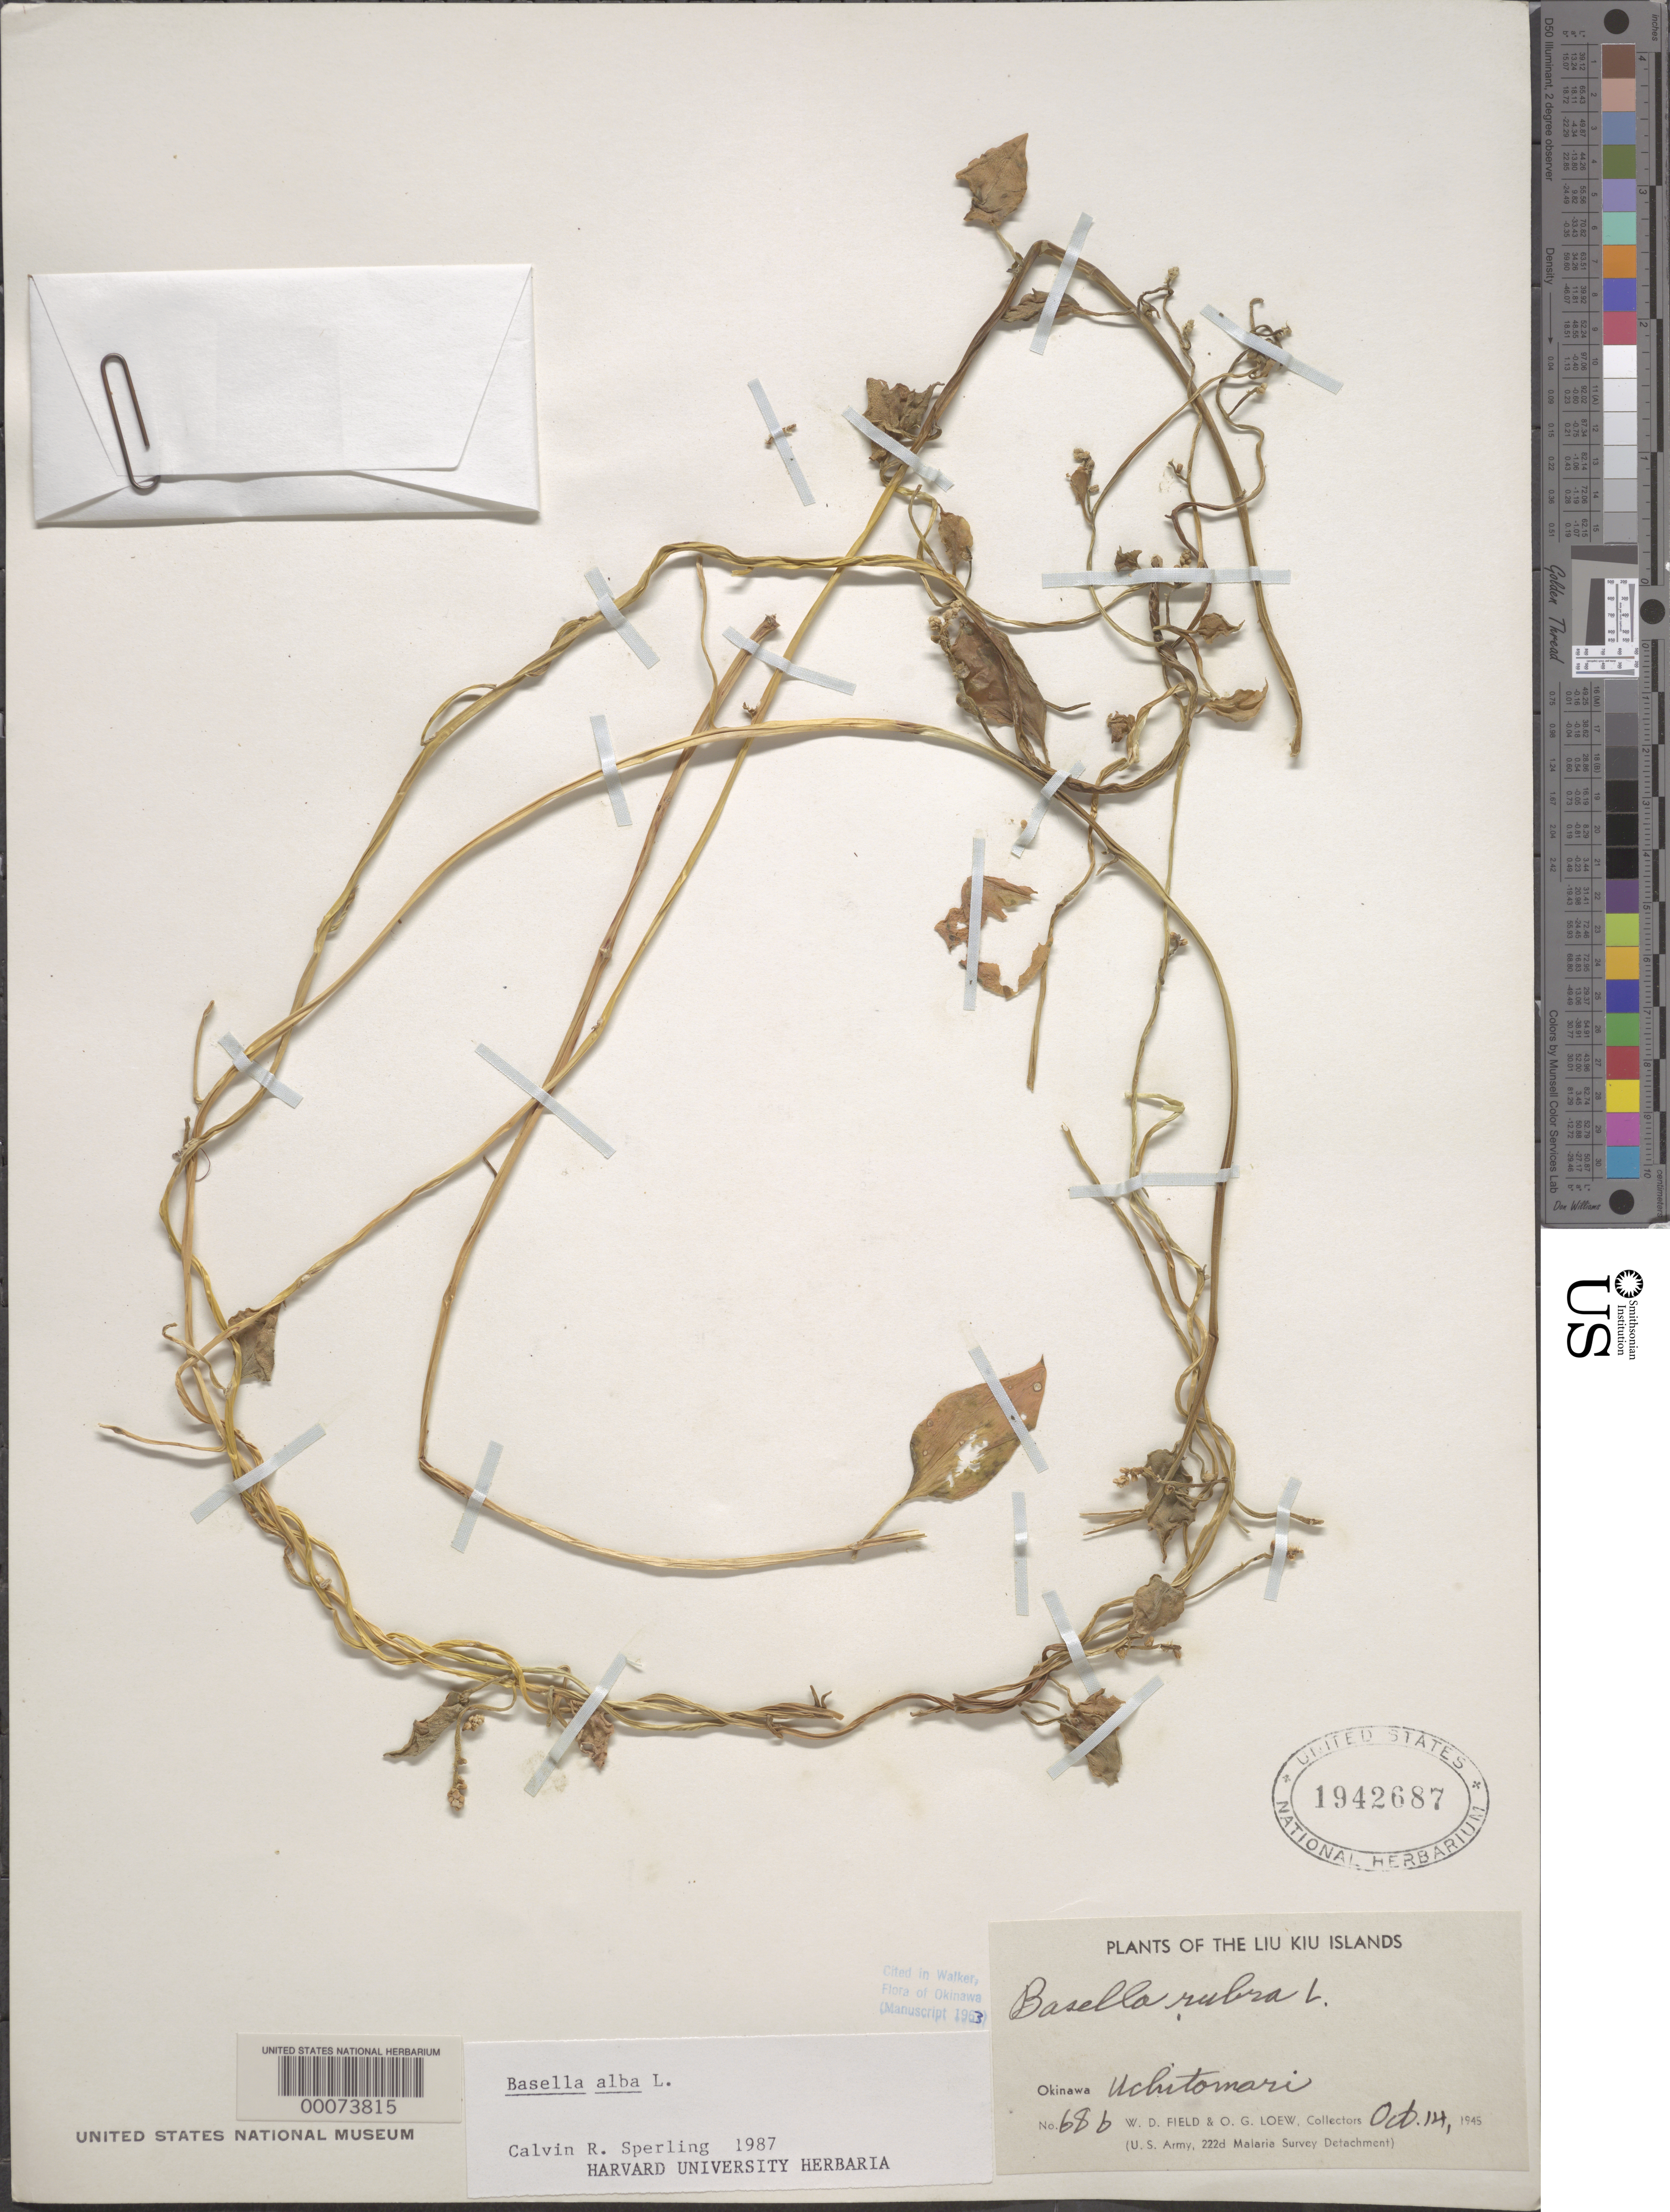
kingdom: Plantae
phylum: Tracheophyta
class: Magnoliopsida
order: Caryophyllales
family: Basellaceae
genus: Basella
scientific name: Basella alba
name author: L.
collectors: W. D. Field & O. G. Loew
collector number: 686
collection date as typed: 14 Oct 1945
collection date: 1945-10-14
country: Japan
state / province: Okinawa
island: Okinawa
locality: Uchitomari [Okinawa Is.]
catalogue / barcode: US 1942687